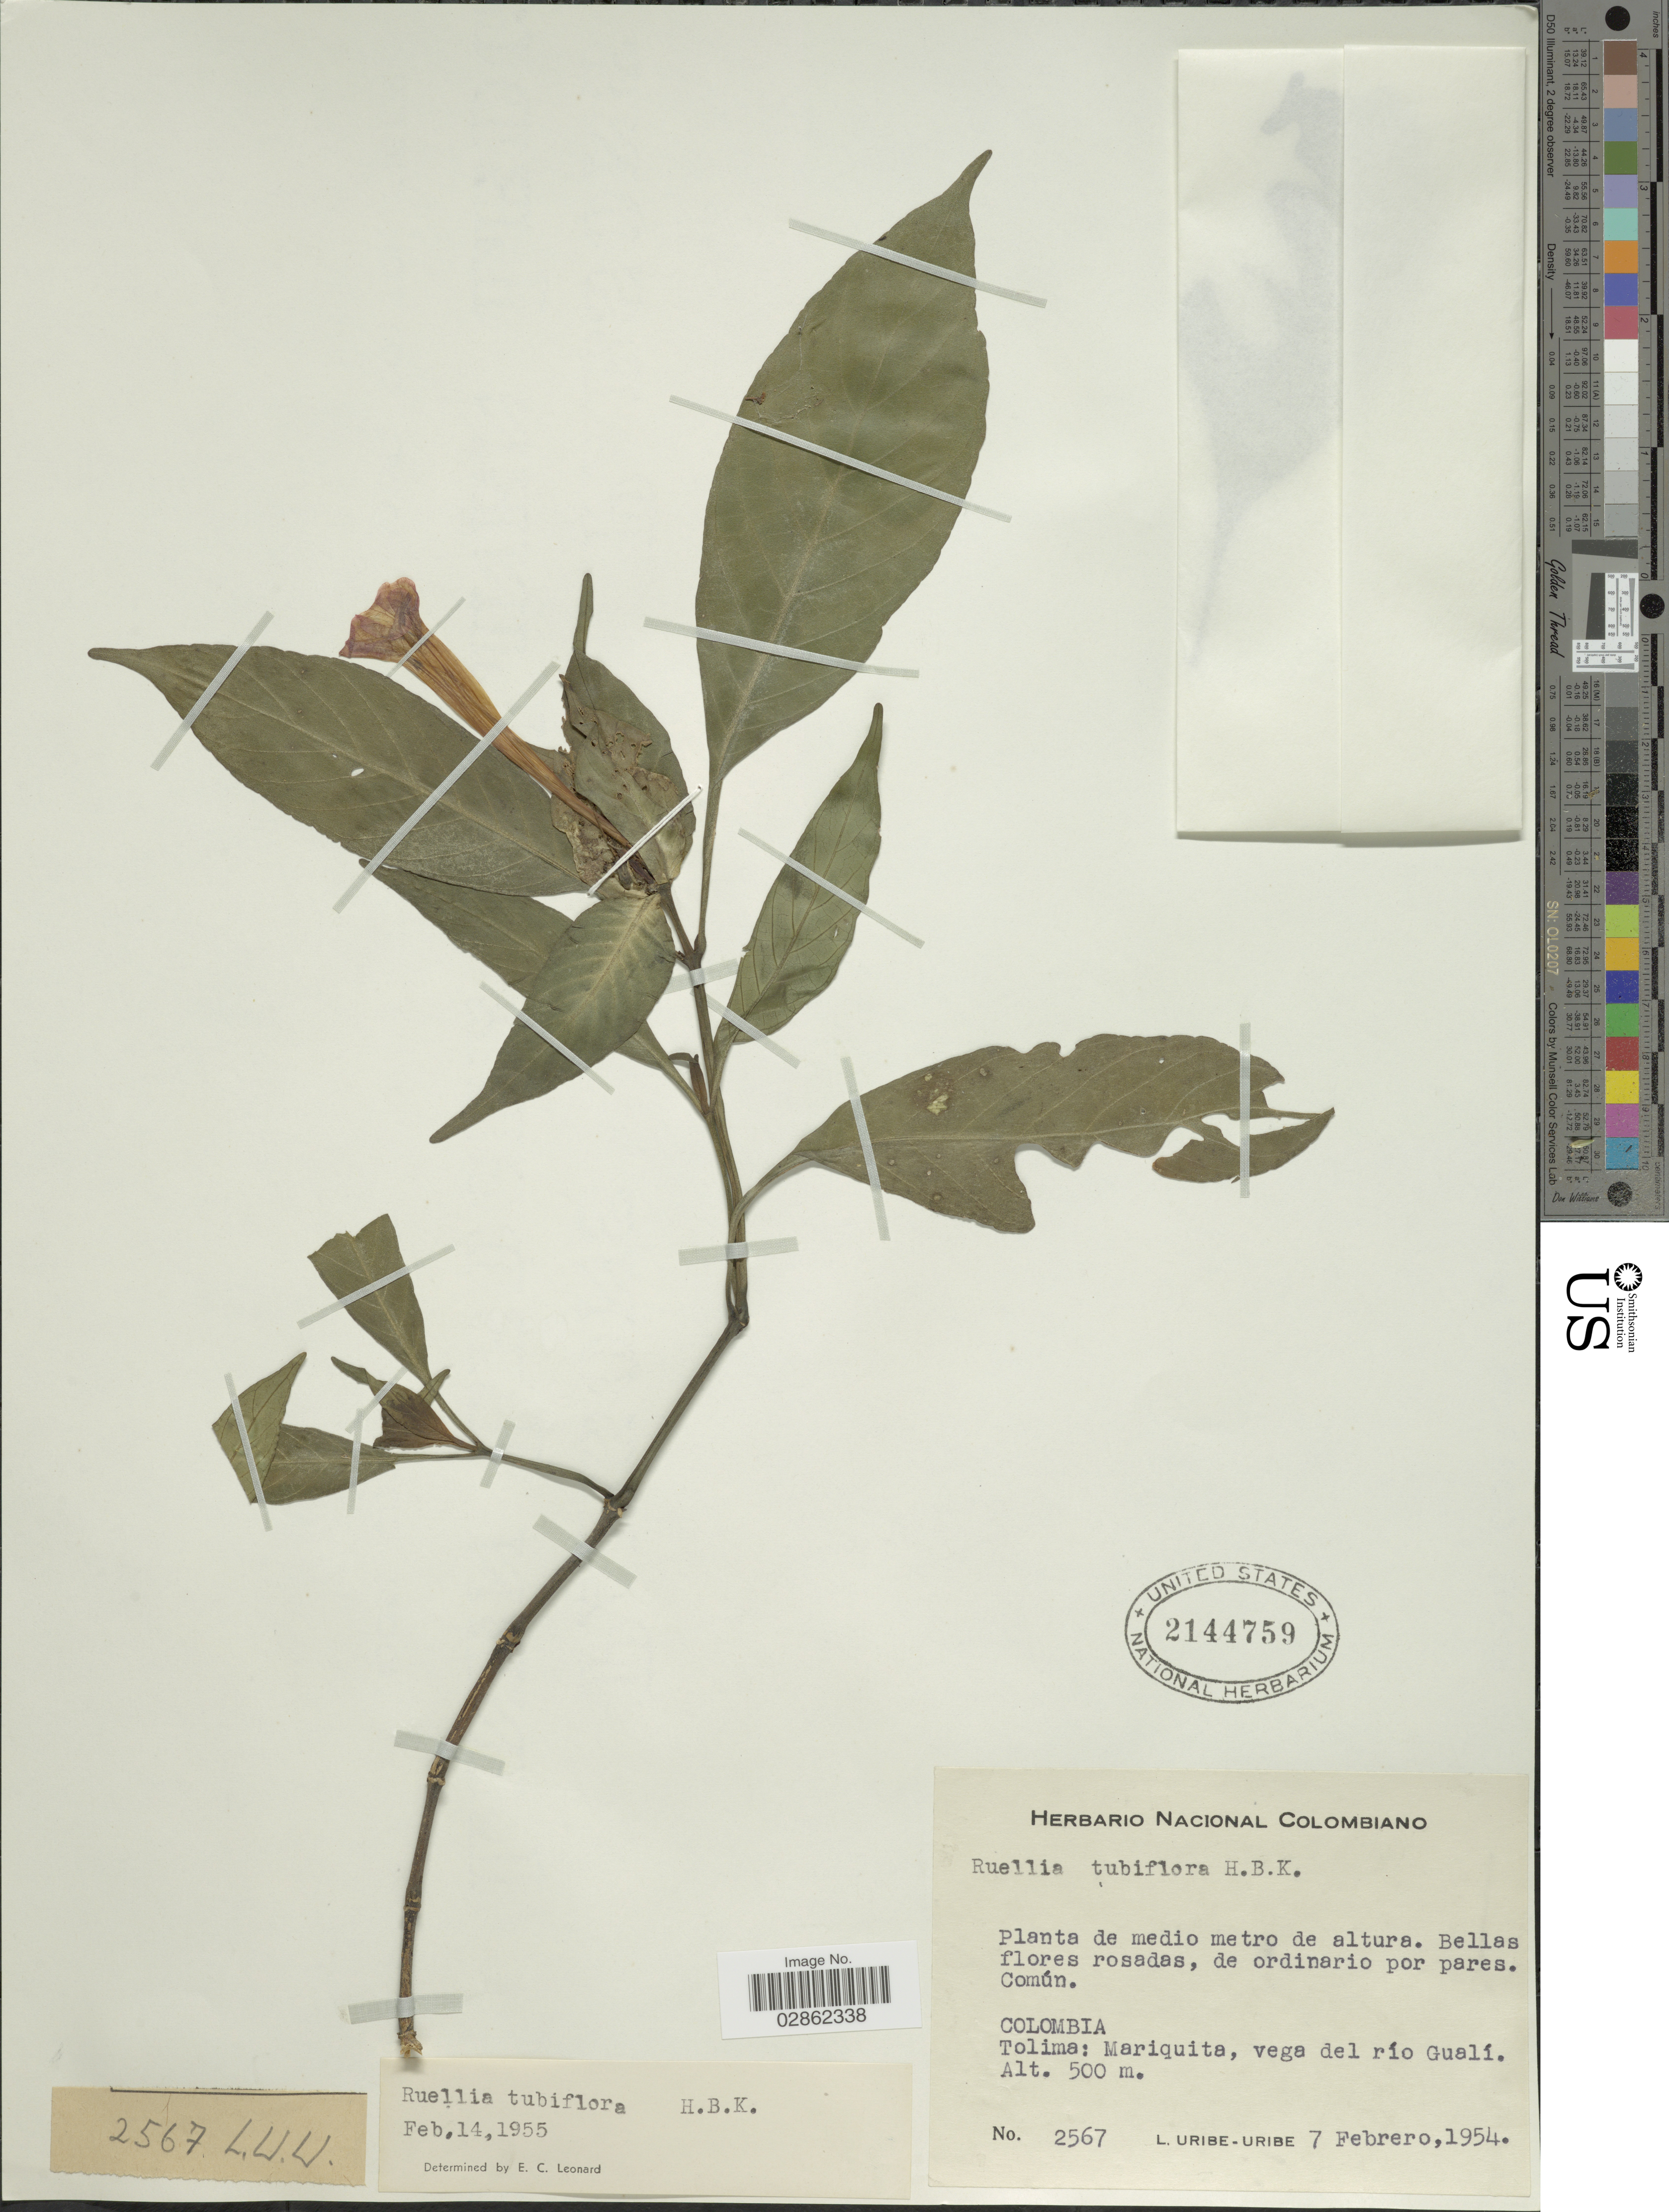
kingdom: Plantae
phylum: Tracheophyta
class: Magnoliopsida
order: Lamiales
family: Acanthaceae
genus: Ruellia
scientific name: Ruellia tubiflora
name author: Kunth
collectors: L. Uribe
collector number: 2567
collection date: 1954-02-07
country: Colombia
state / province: Tolima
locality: Mariquita, vega del río Gualí.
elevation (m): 500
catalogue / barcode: US 2144759